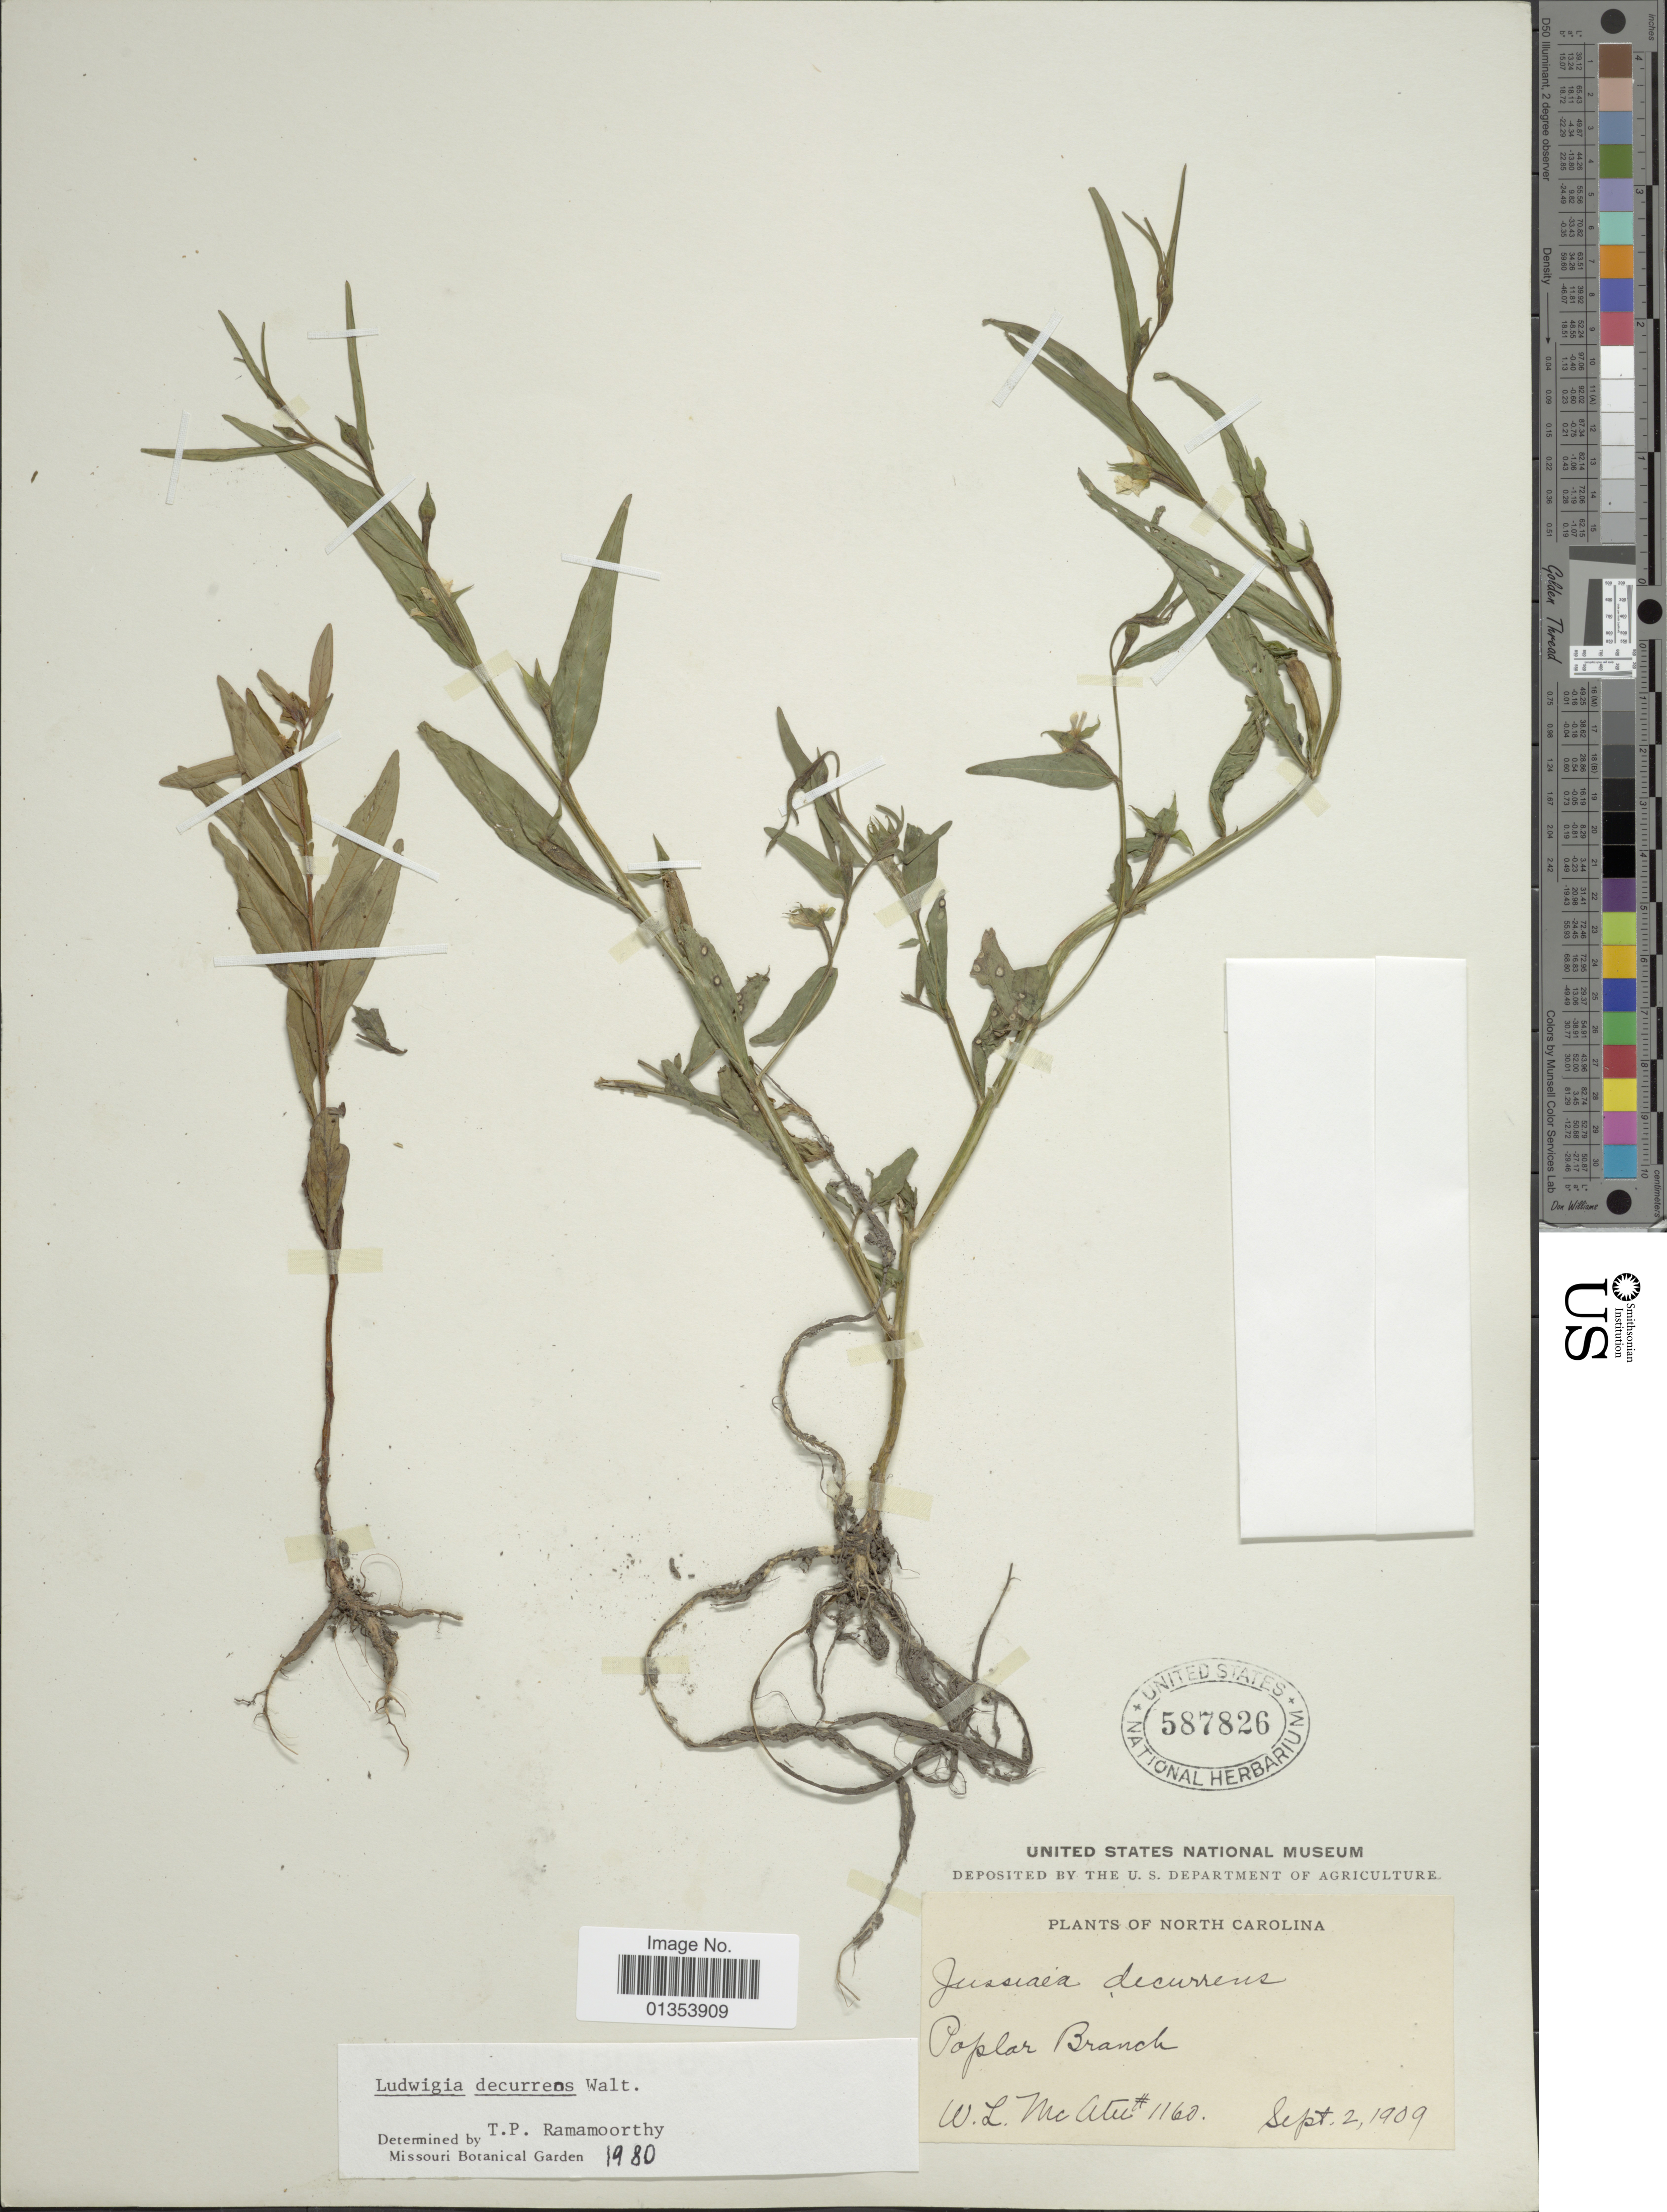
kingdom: Plantae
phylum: Tracheophyta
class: Magnoliopsida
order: Myrtales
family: Onagraceae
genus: Ludwigia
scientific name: Ludwigia decurrens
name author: Walter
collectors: W. McAtee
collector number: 1160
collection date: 1909-09-02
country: United States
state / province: North Carolina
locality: Poplar Branch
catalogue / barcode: US 587826